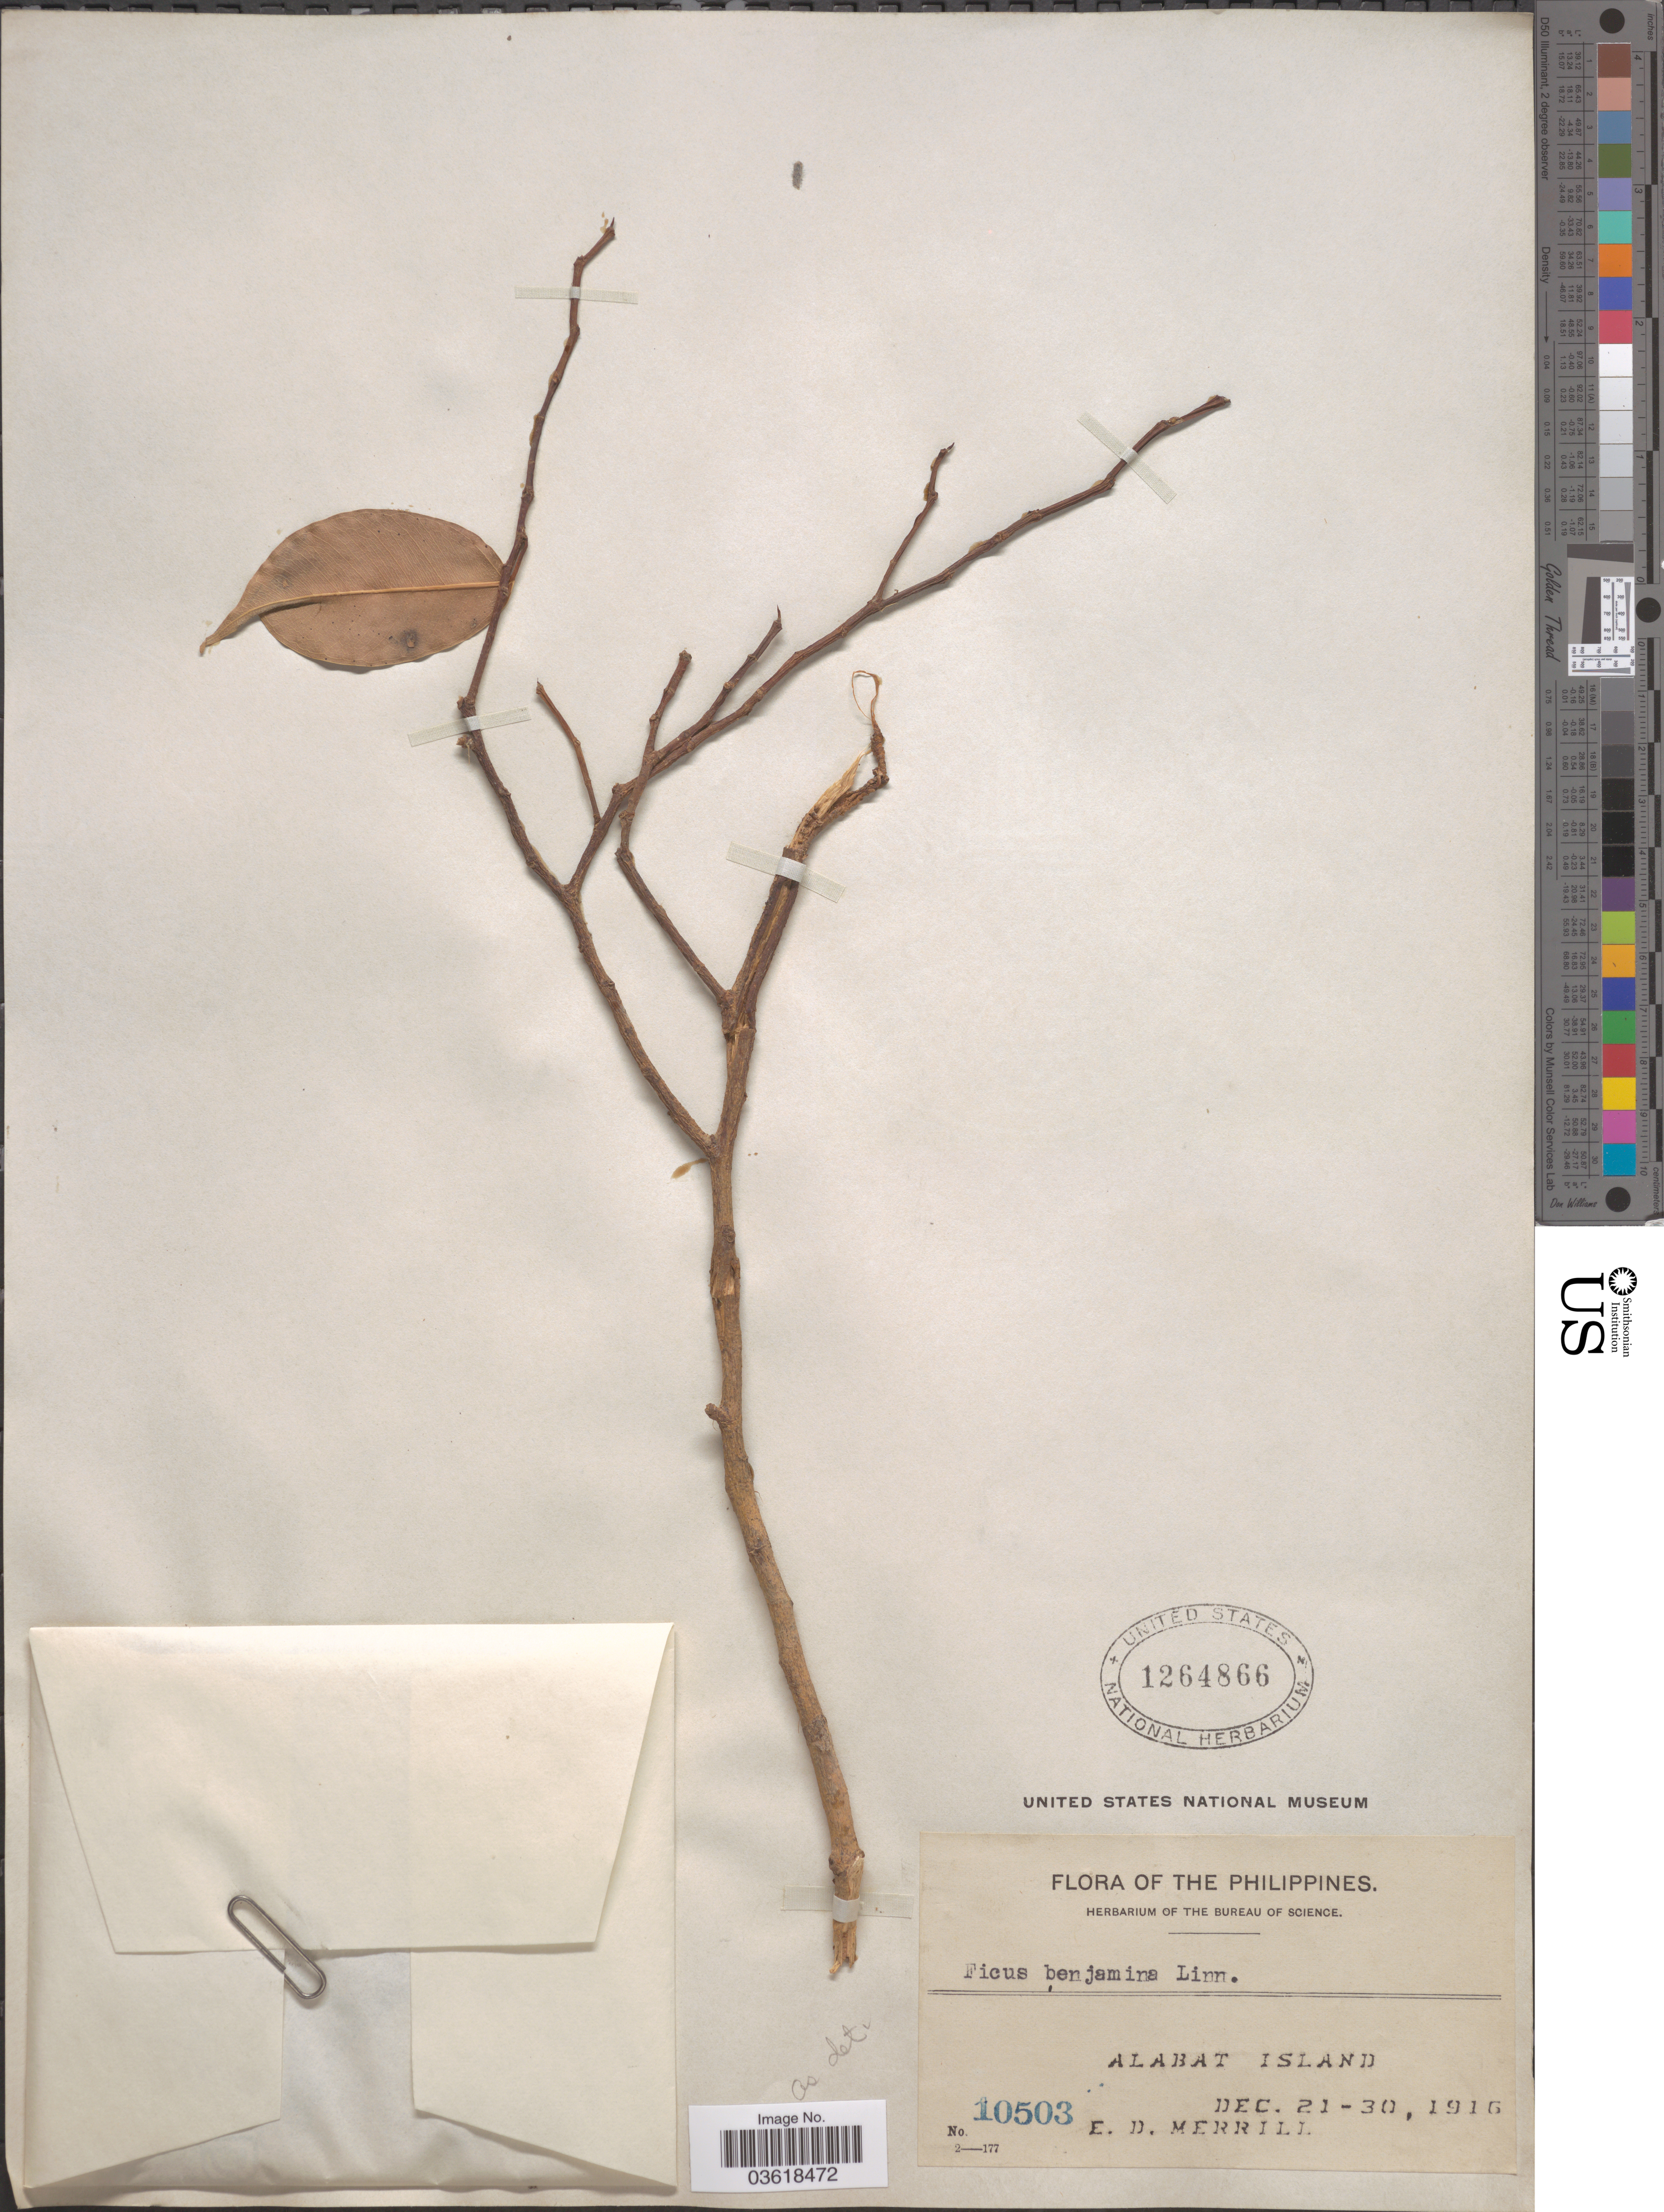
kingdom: Plantae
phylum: Tracheophyta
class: Magnoliopsida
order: Rosales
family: Moraceae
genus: Ficus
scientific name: Ficus benjamina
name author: L.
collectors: E. D. Merrill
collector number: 10503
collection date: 1916-12-21/1916-12-30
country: Philippines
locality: Alabat Island.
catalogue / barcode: US 1264866